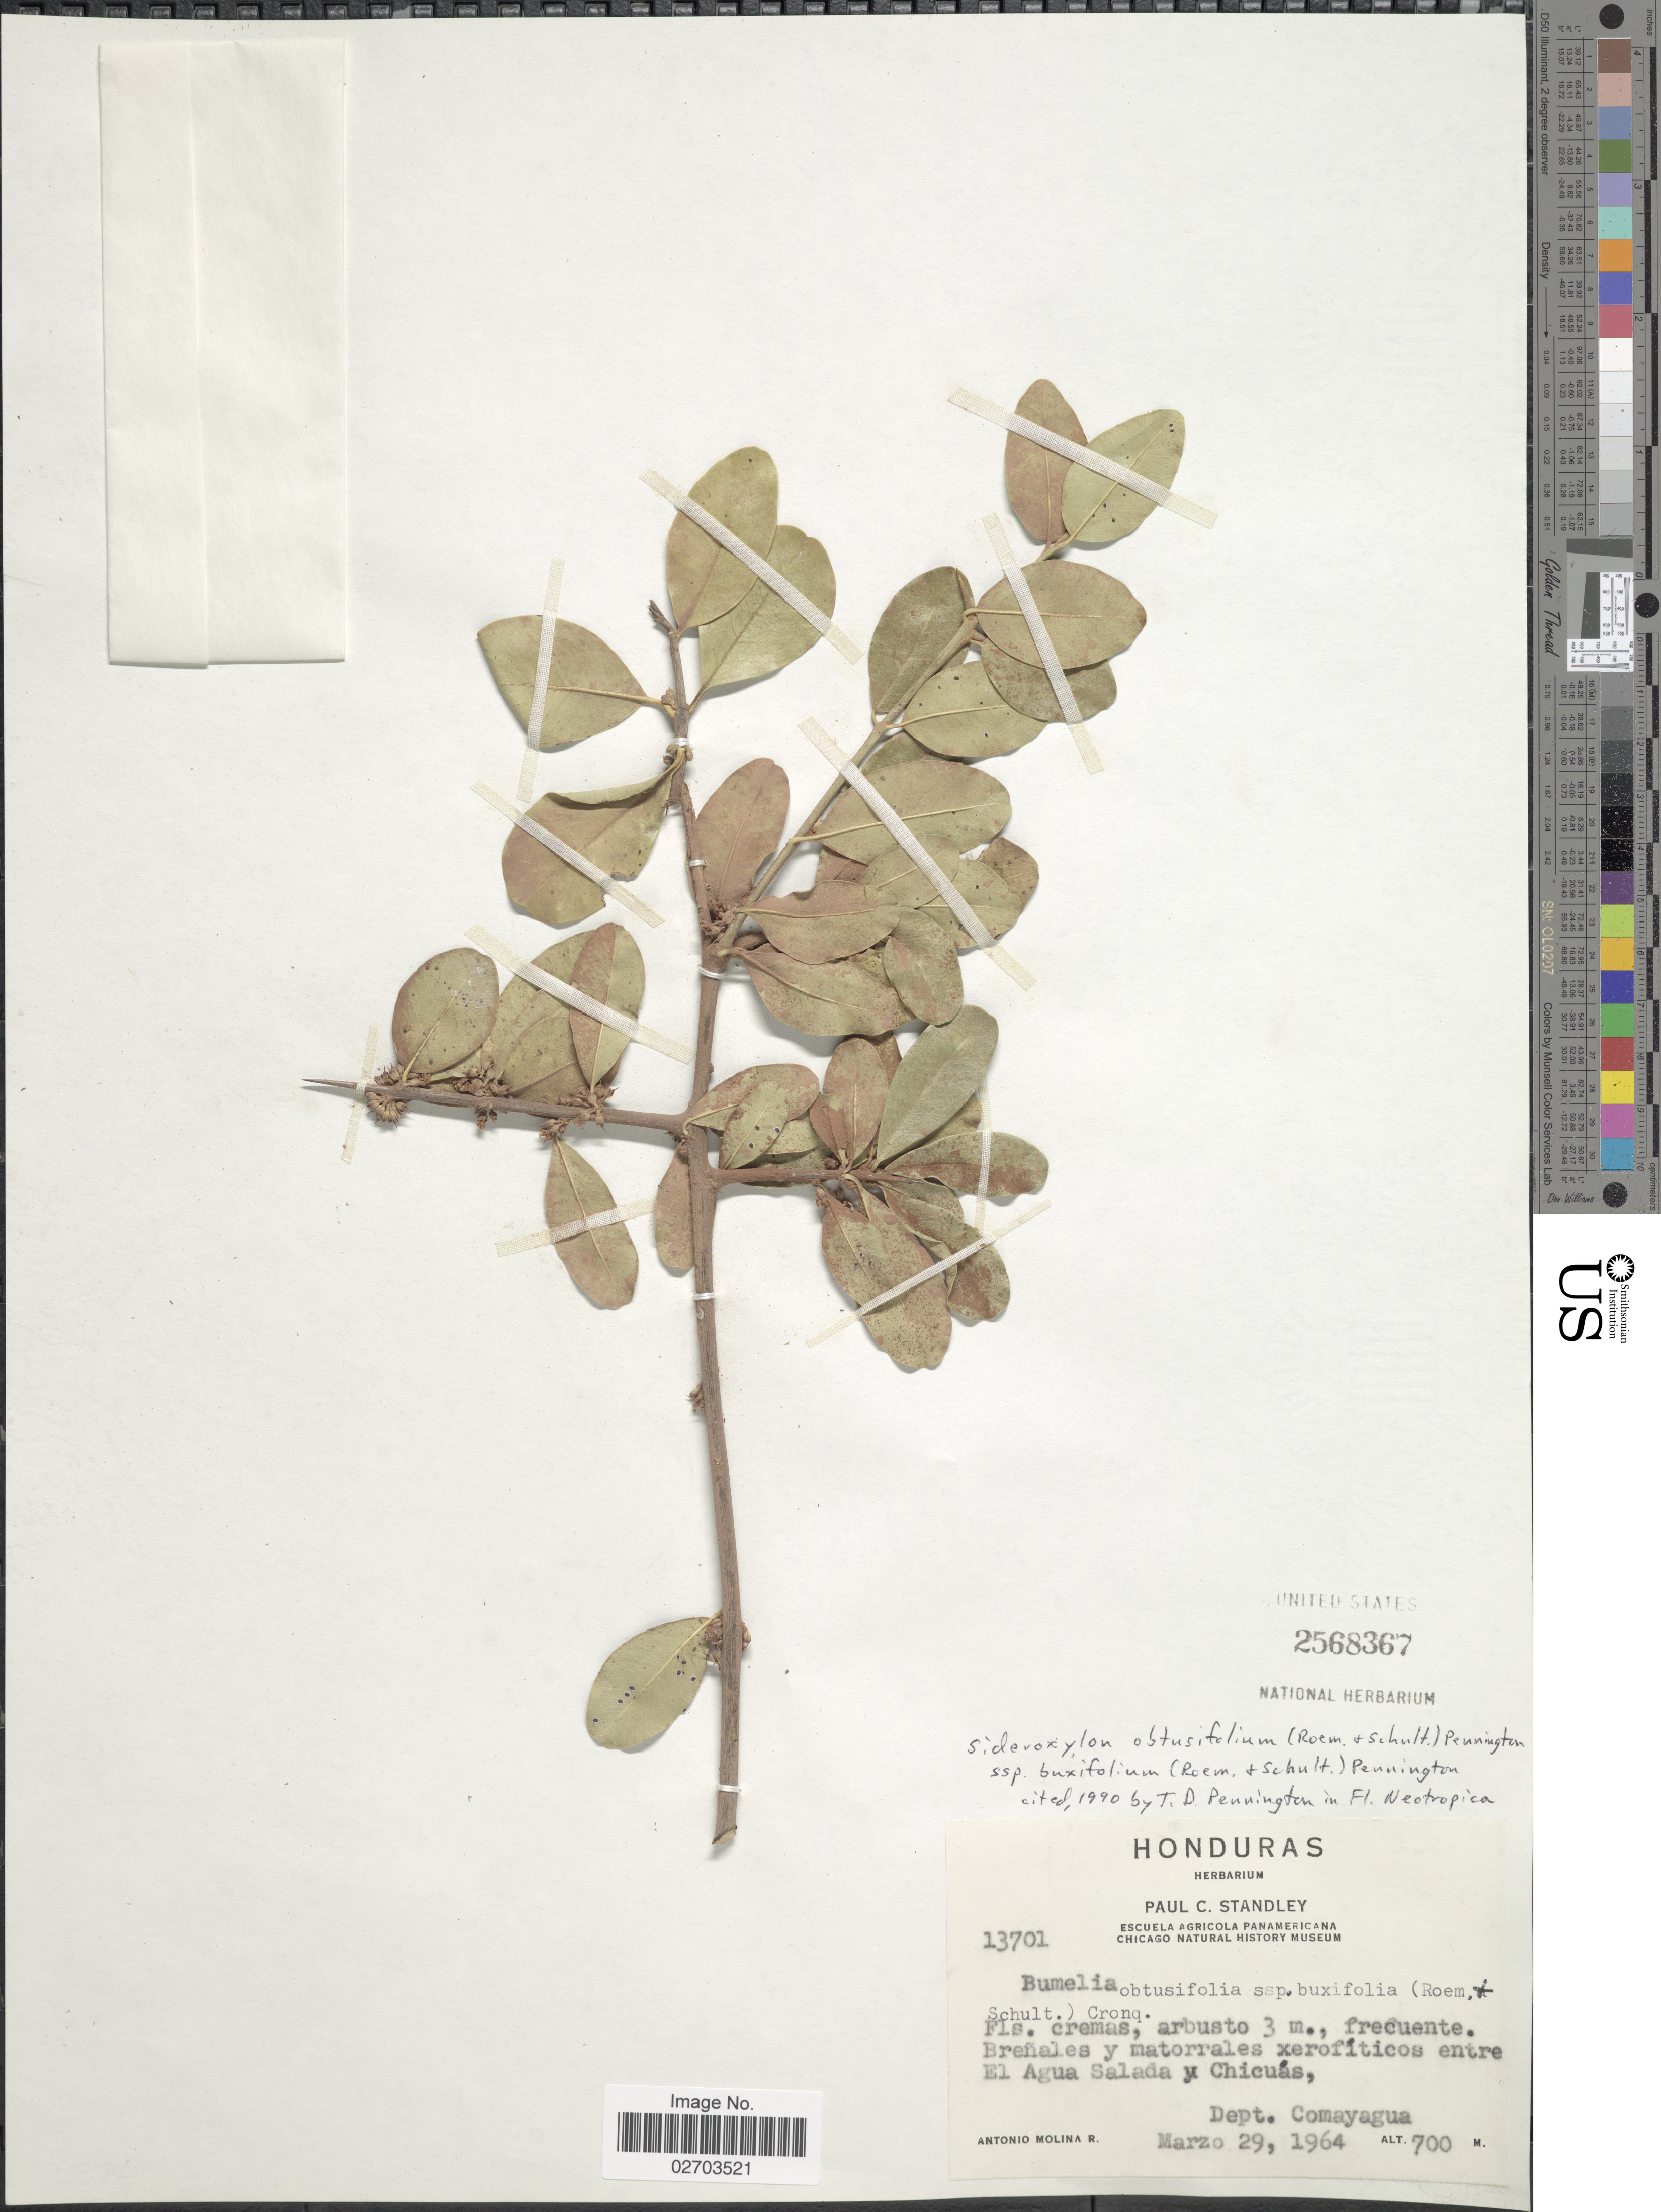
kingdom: Plantae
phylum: Tracheophyta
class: Magnoliopsida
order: Ericales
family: Sapotaceae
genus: Sideroxylon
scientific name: Sideroxylon obtusifolium subsp. buxifolium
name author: (Roem. & Schult.) T.D. Penn.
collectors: A. Molina R.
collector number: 13701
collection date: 1964-03-29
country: Honduras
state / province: Comayagua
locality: Brenales y matorrales xeroficticos entre El Agua Salada y Chicuas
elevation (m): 700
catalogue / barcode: US 2568367